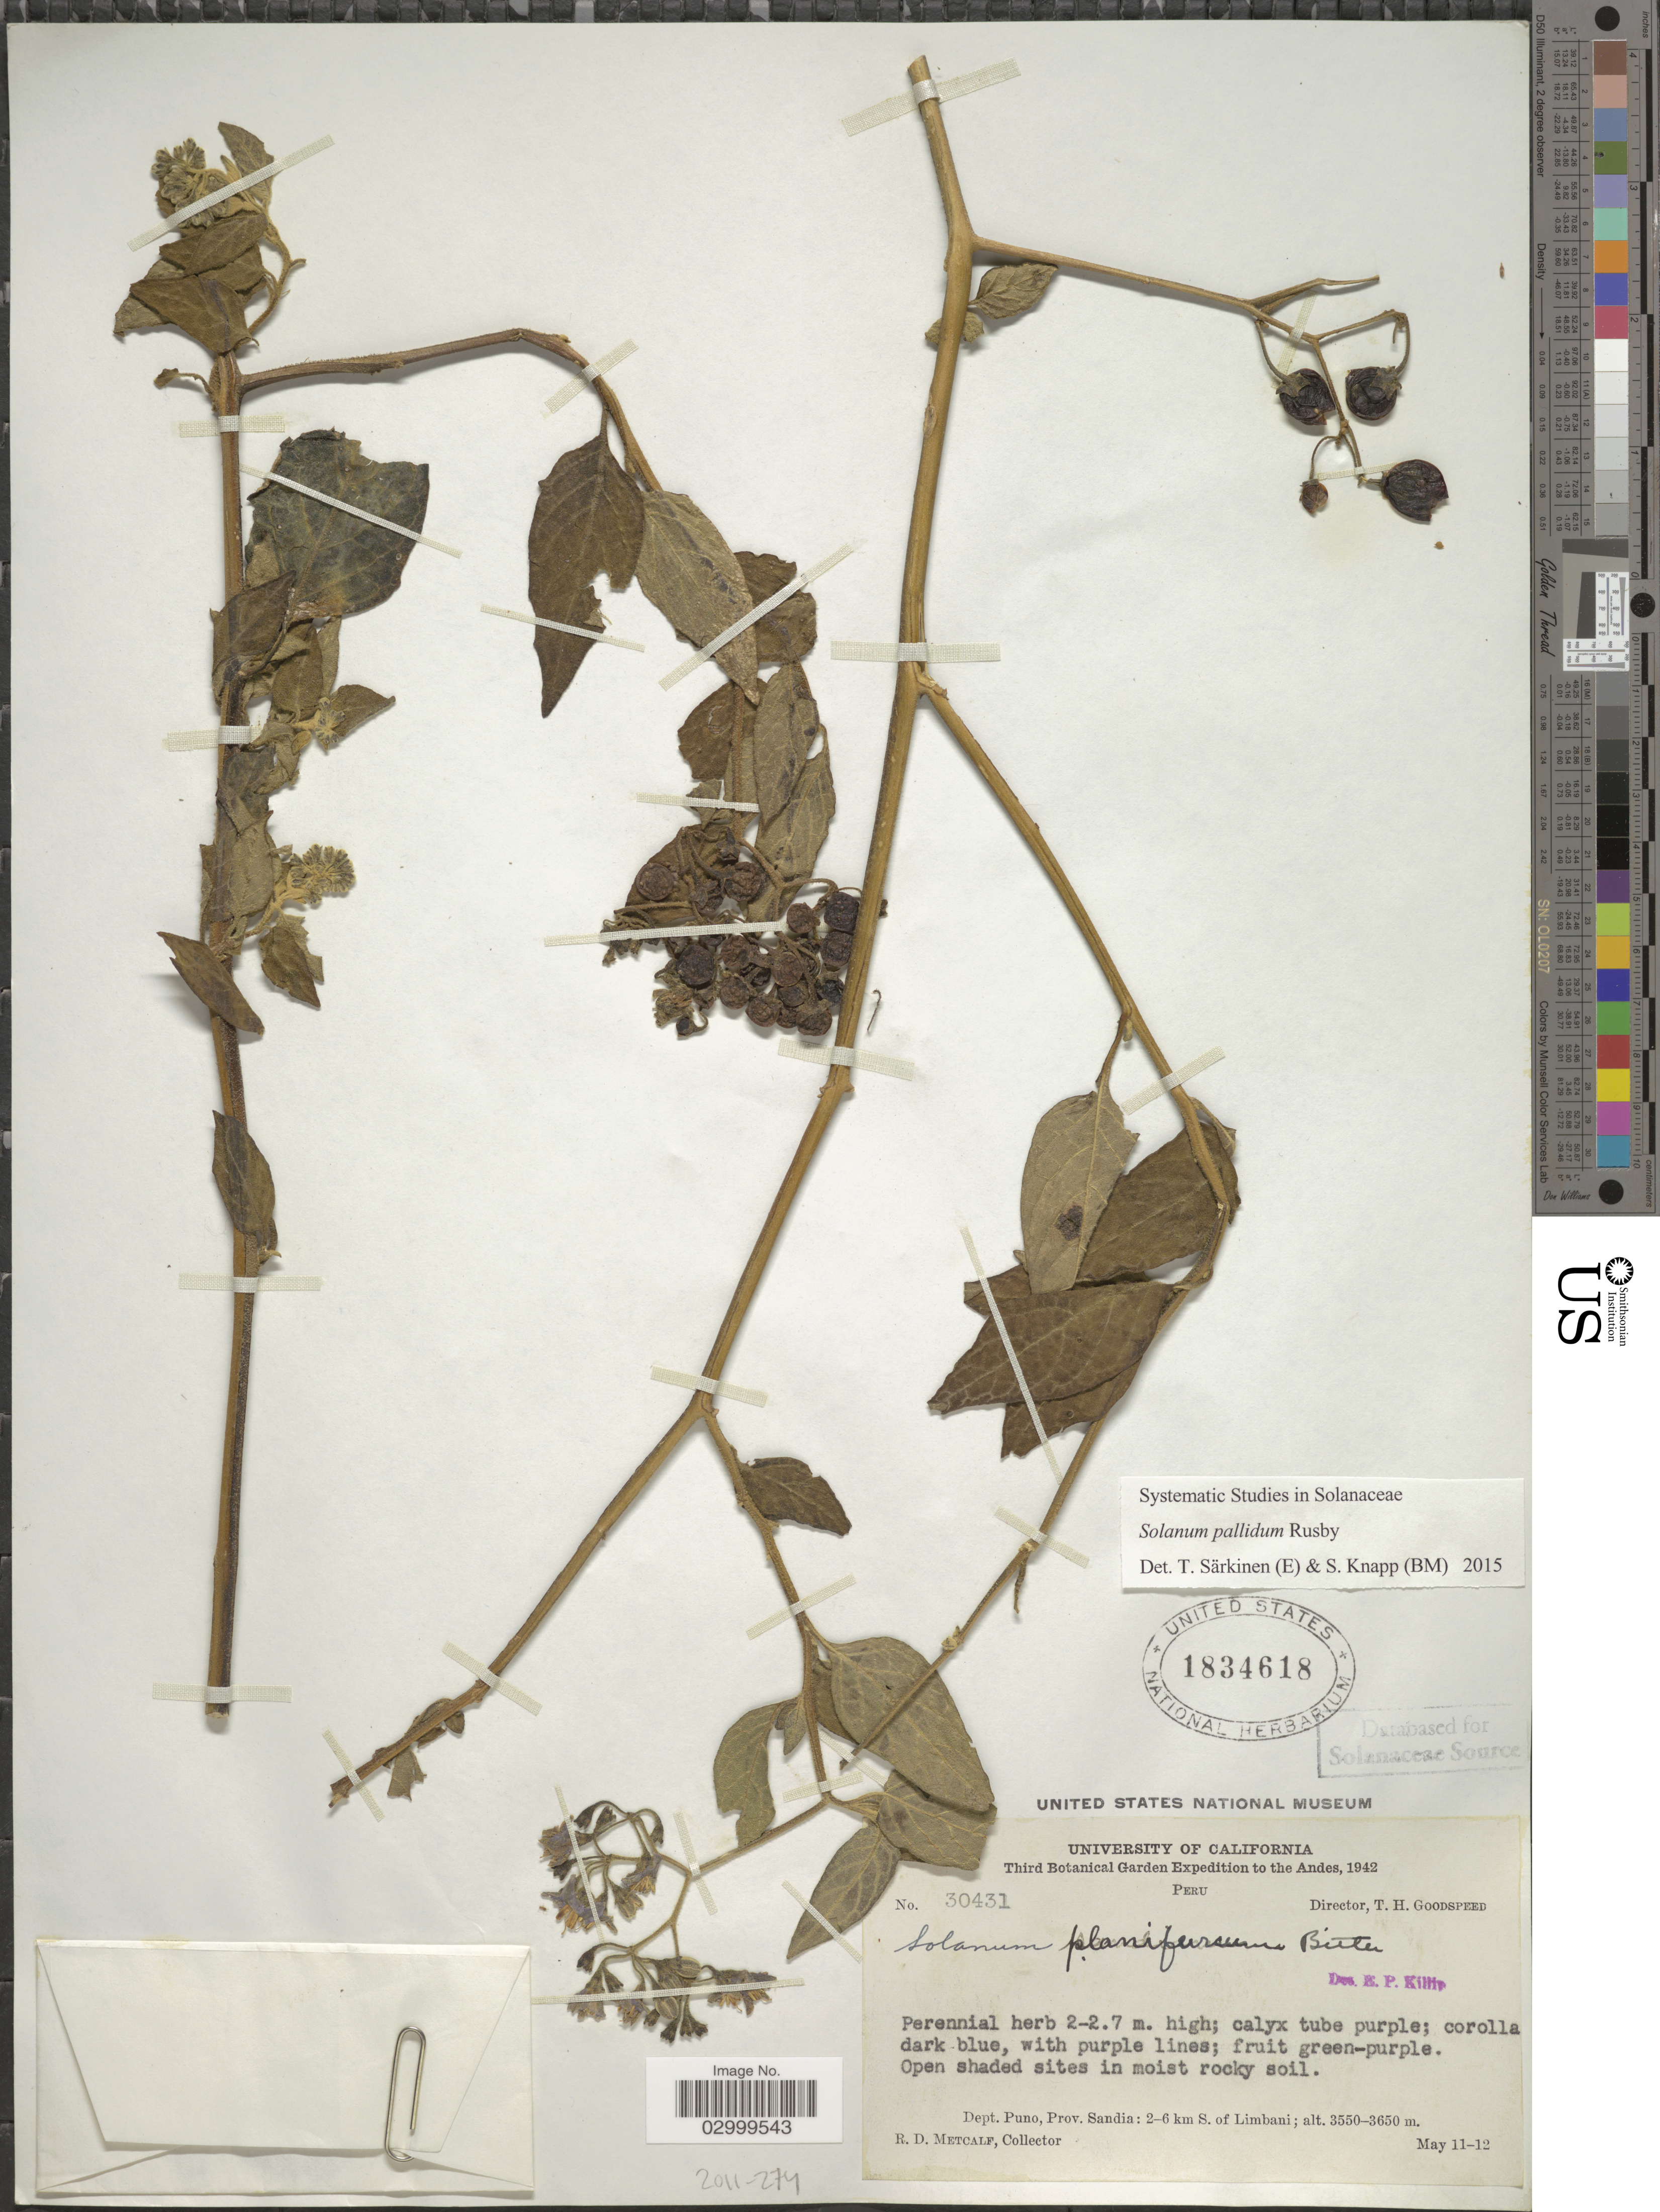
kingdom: Plantae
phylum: Tracheophyta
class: Magnoliopsida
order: Solanales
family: Solanaceae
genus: Solanum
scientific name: Solanum pallidum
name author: Rusby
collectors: R. D. Metcalf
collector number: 30431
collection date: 1942-05-11/1942-05-12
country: Peru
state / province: Puno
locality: Andes. Dept. Puno, Prov. Sandia: 2-6 km S. of Limbani.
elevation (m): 3550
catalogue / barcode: US 1834618